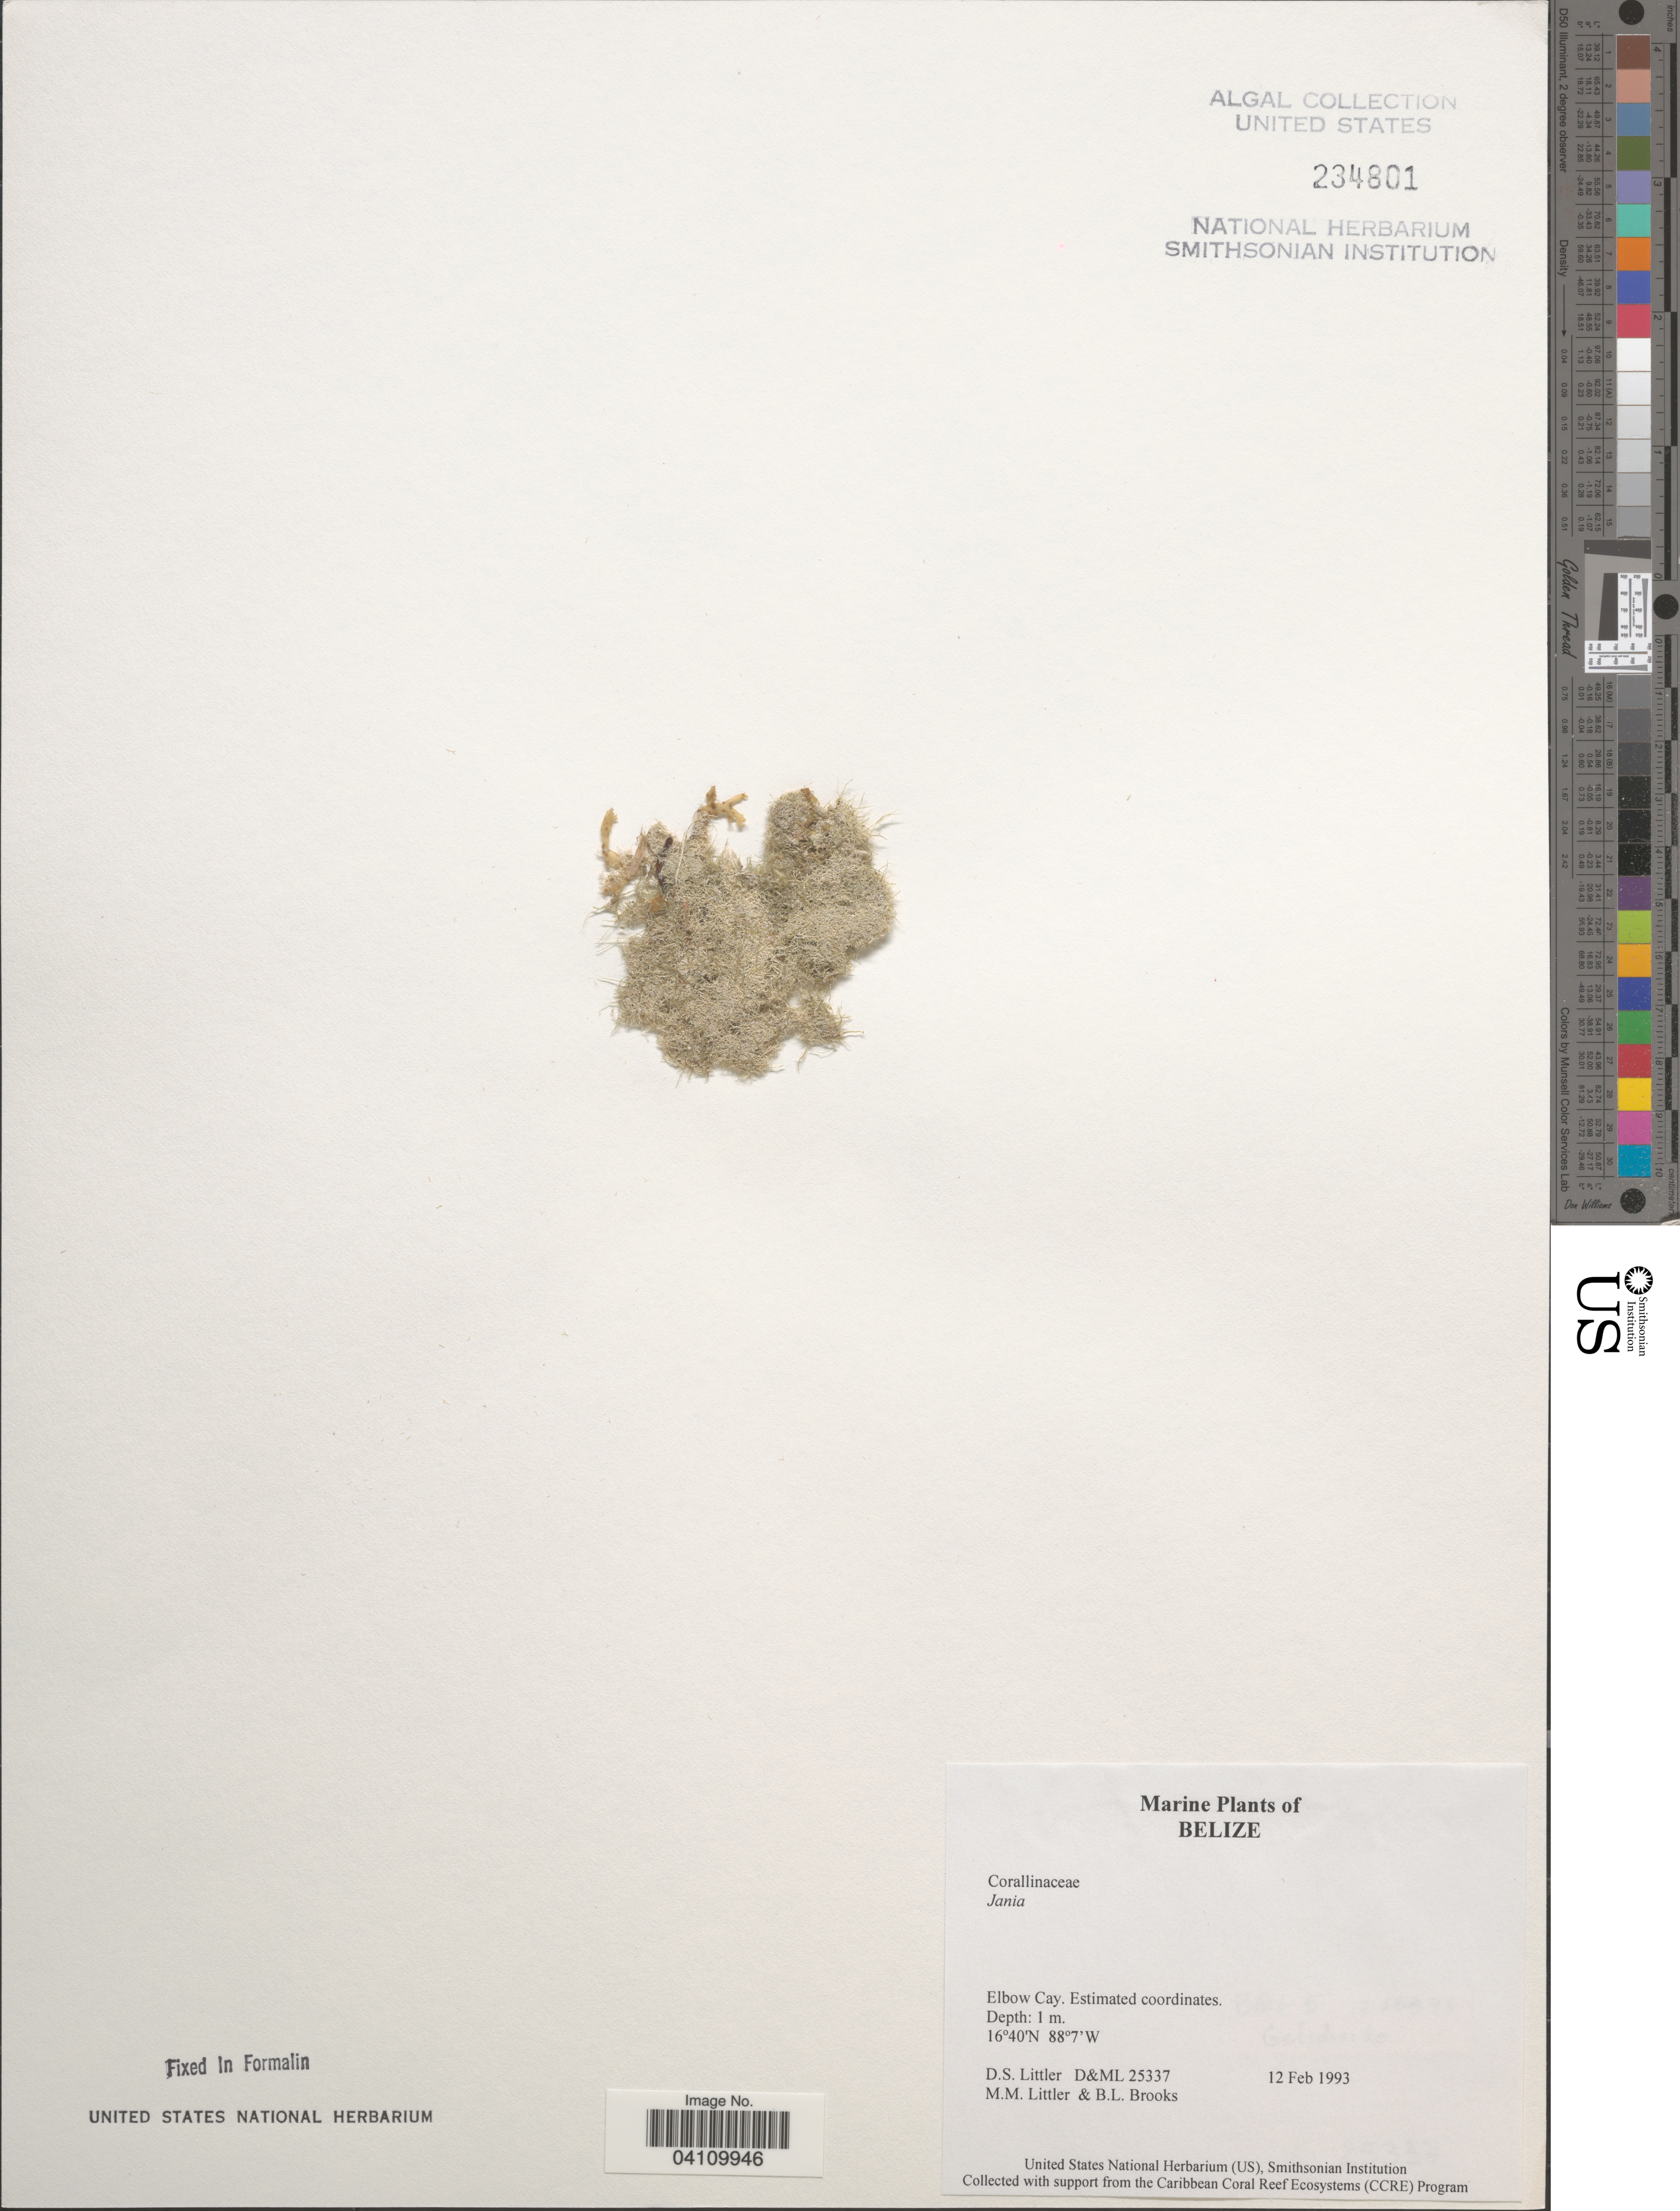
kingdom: Plantae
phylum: Rhodophyta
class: Florideophyceae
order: Corallinales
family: Corallinaceae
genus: Jania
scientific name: Jania sp.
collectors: D. S. Littler & B. Brooks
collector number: D&ML 25337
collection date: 1993-02-12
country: Belize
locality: Elbow Cay.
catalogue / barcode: US 234801